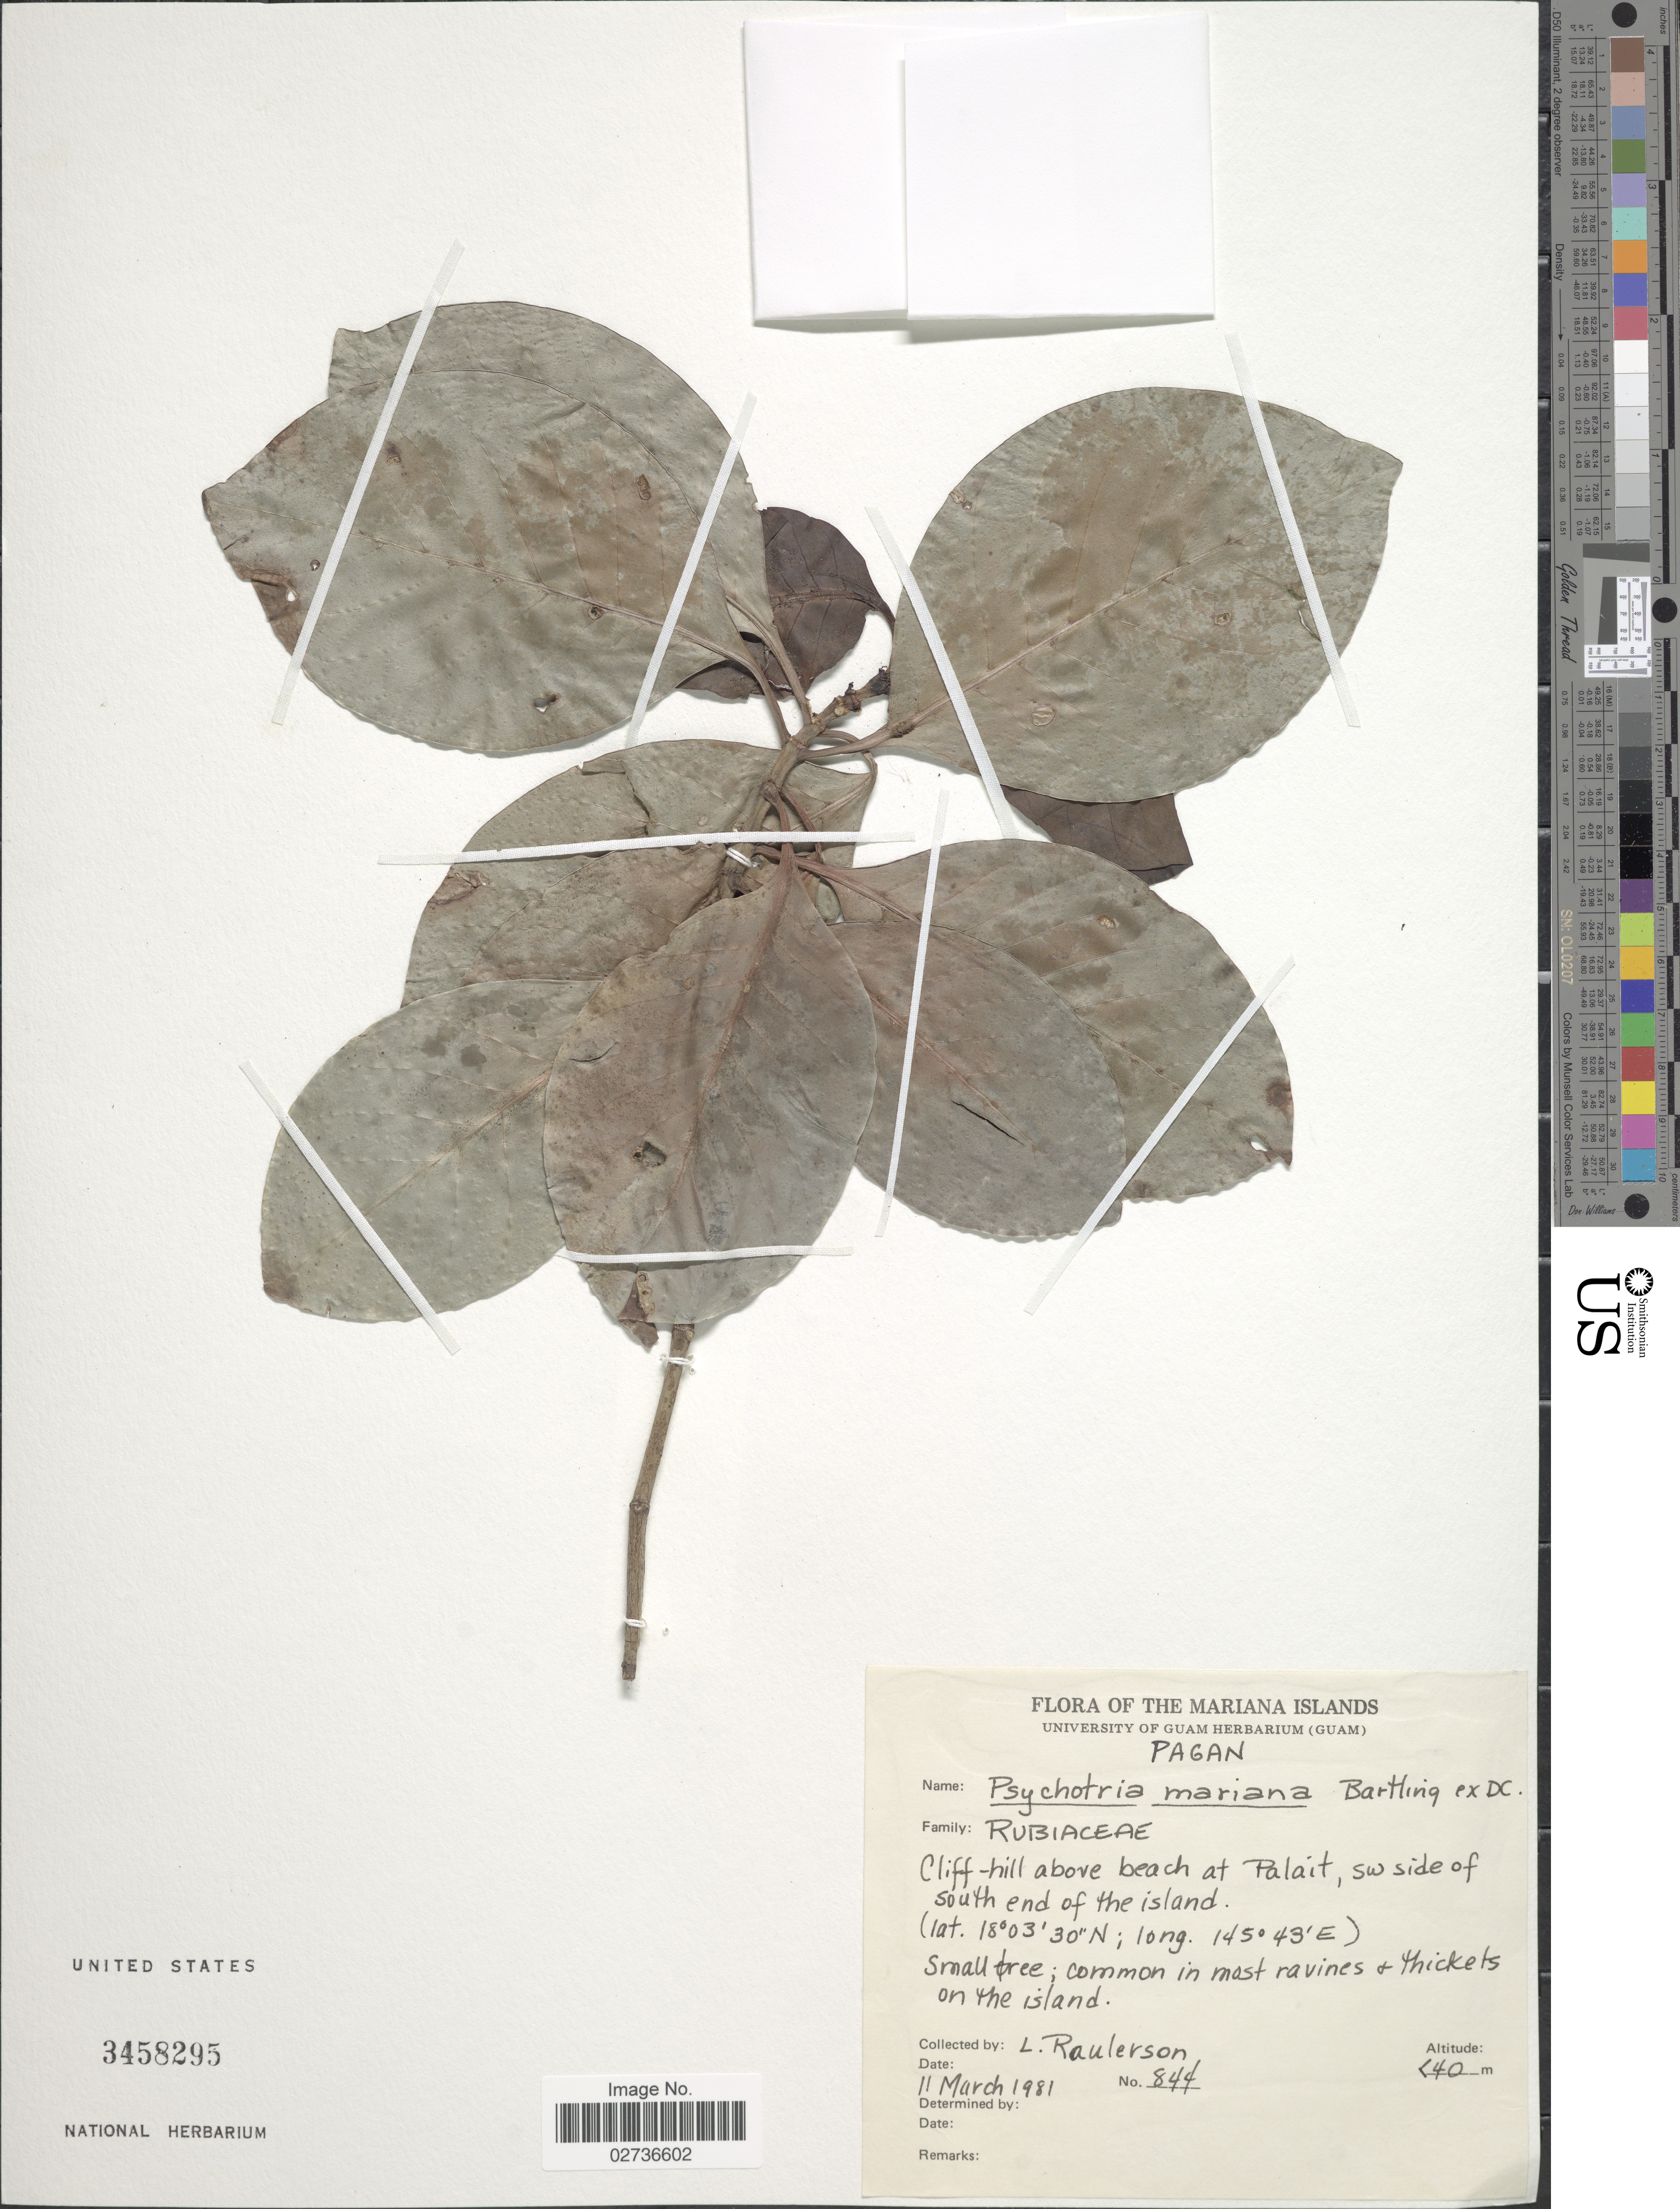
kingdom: Plantae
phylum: Tracheophyta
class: Magnoliopsida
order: Gentianales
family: Rubiaceae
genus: Psychotria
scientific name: Psychotria mariana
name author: Bartl. ex DC.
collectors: L. Raulerson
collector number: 844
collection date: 1981-03-11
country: Northern Mariana Islands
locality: The Marianas Islands: Pagan, Cliff-hill above beach at Palait, SW side of south end of the island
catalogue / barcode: US 3458295